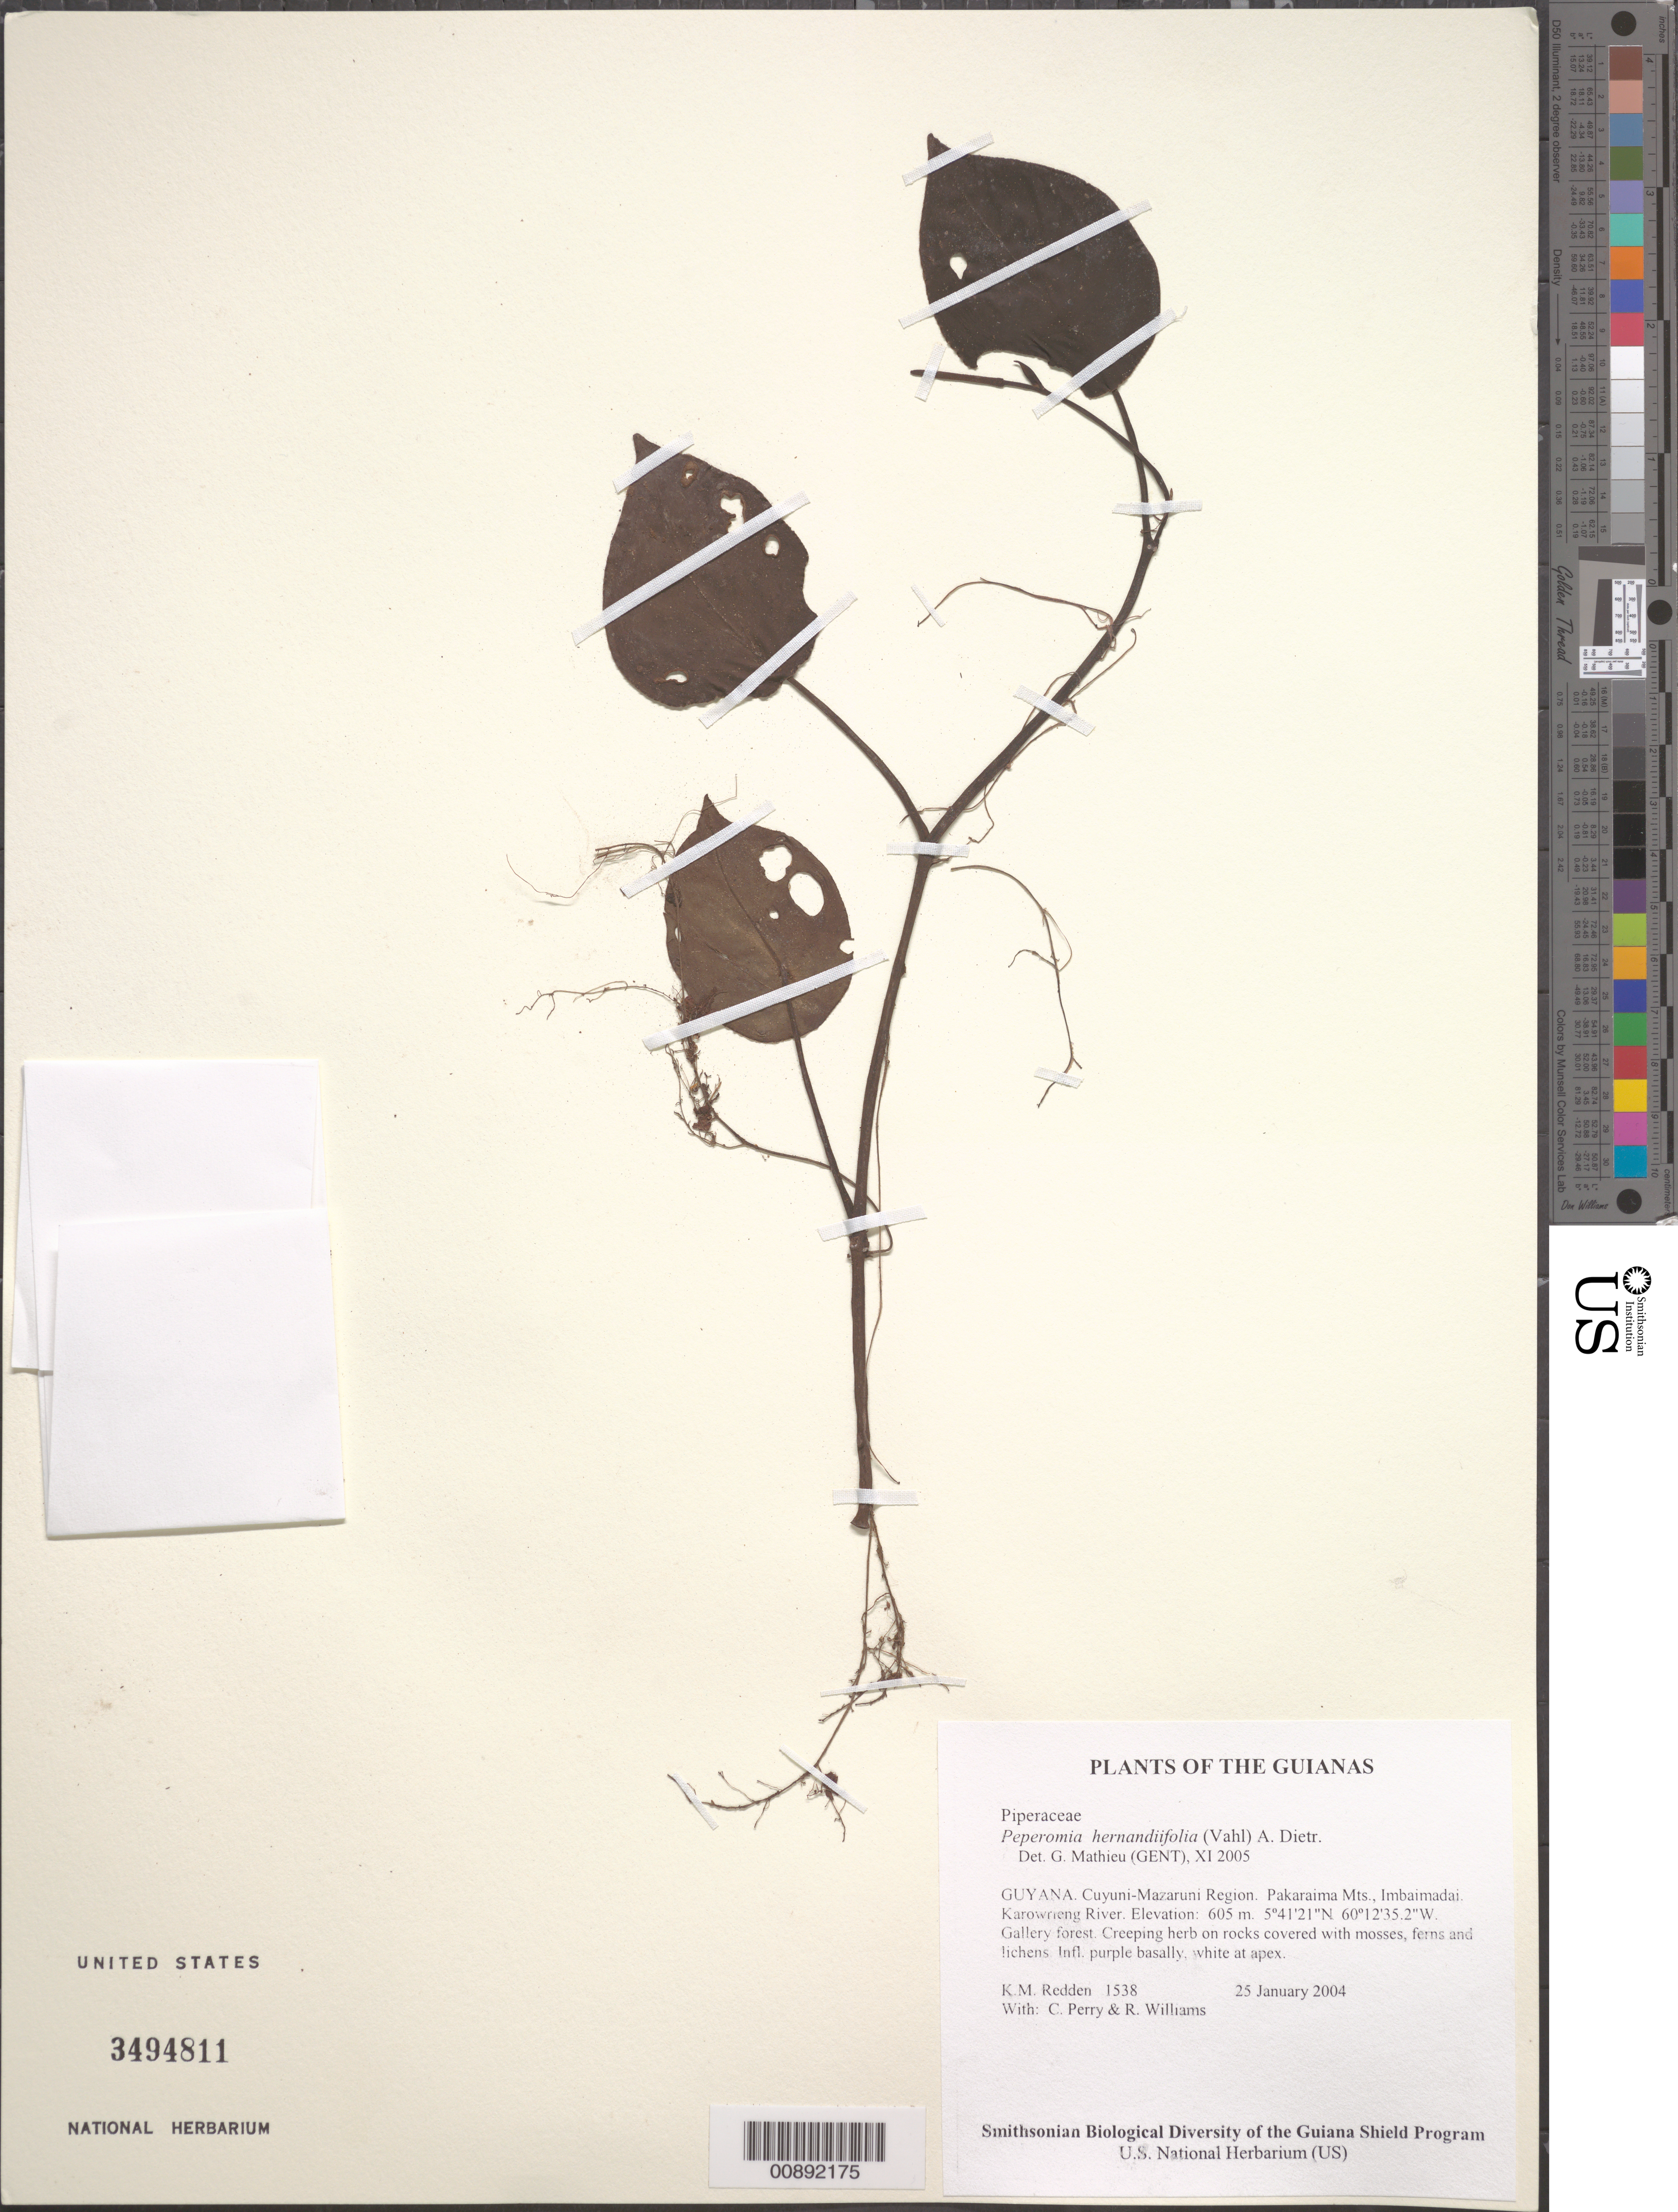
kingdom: Plantae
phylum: Tracheophyta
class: Magnoliopsida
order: Piperales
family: Piperaceae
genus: Peperomia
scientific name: Peperomia hernandiifolia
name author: (Vahl) A. Dietr.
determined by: Mathieu, Guido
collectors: K. M. Redden, C. Perry & R. Williams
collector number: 1538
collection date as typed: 25 January 2004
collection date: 2004-01-25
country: Guyana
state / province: Cuyuni-Mazaruni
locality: Pakaraima Mts., Imbaimadai. Karowrieng River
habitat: Gallery forest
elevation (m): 605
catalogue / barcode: US 3494811